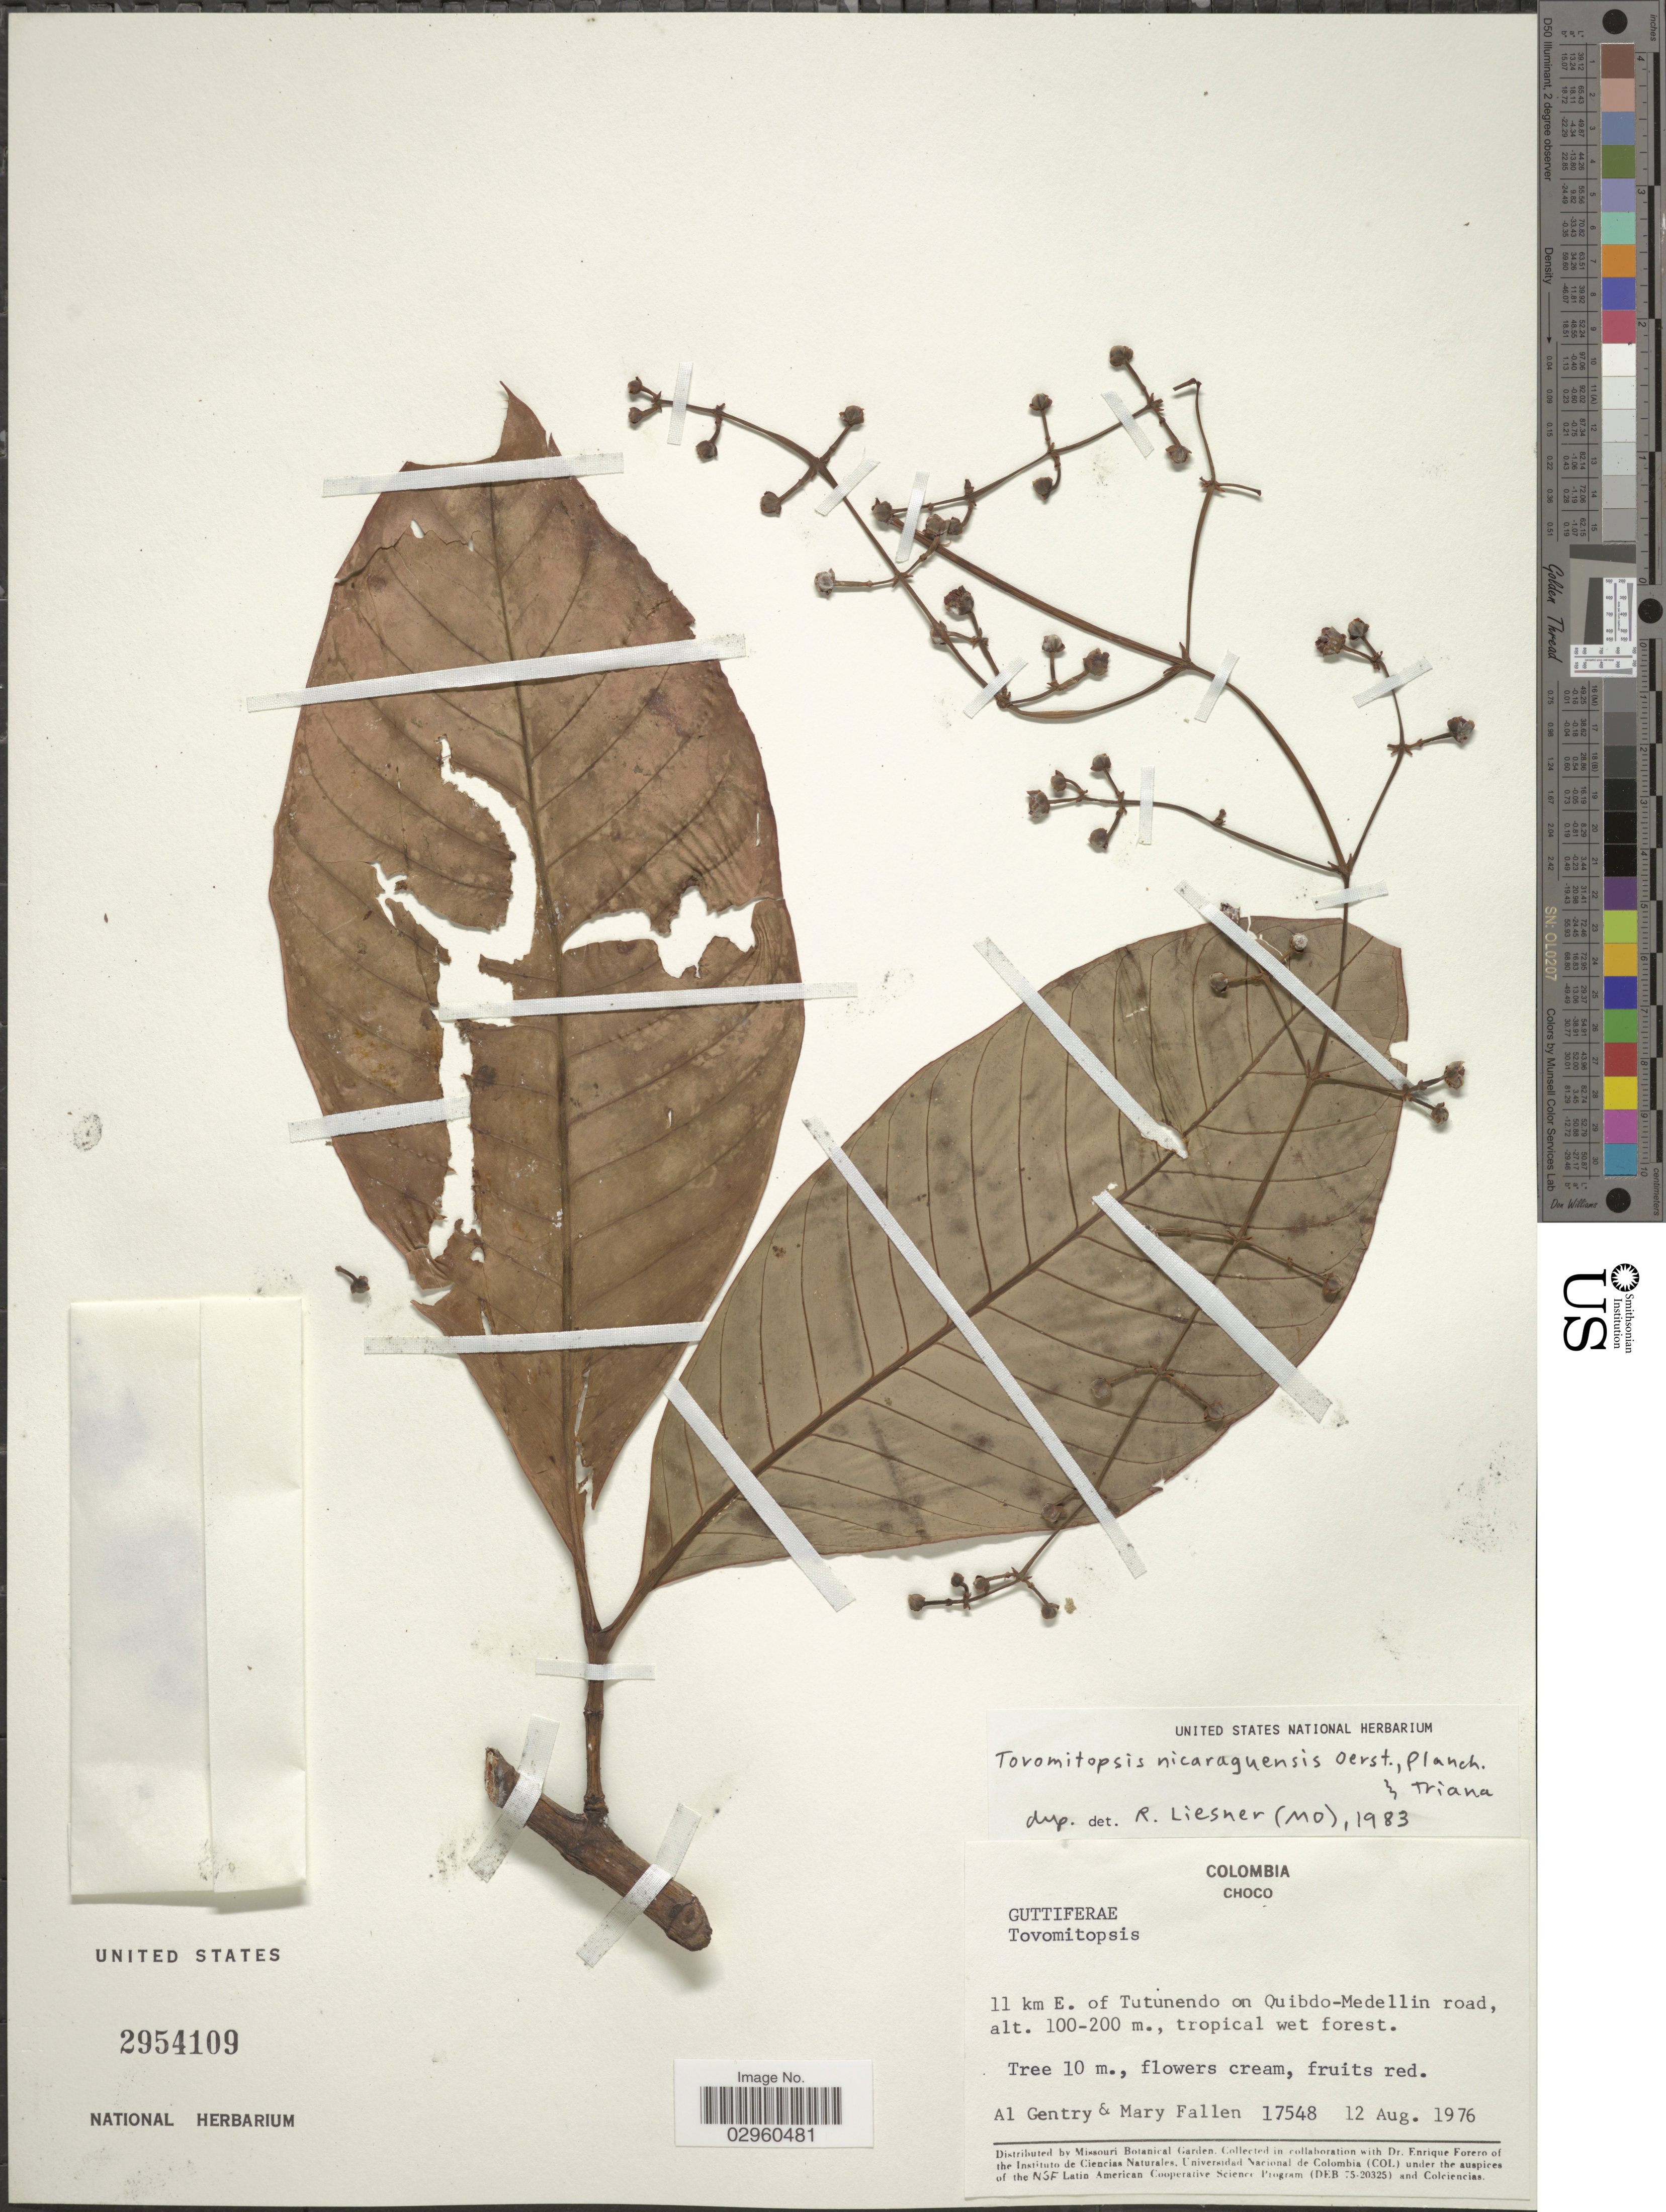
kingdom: Plantae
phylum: Tracheophyta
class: Magnoliopsida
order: Malpighiales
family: Clusiaceae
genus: Tovomitopsis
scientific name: Tovomitopsis nicaraguensis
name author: Oerst. ex Triana & Planch.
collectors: A. H. Gentry & M. Fallen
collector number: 17548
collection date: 1976-08-12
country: Colombia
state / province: Chocó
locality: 11 km E. of Tutunendo on Quibdo-Medellín road.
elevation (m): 100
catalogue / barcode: US 2954109